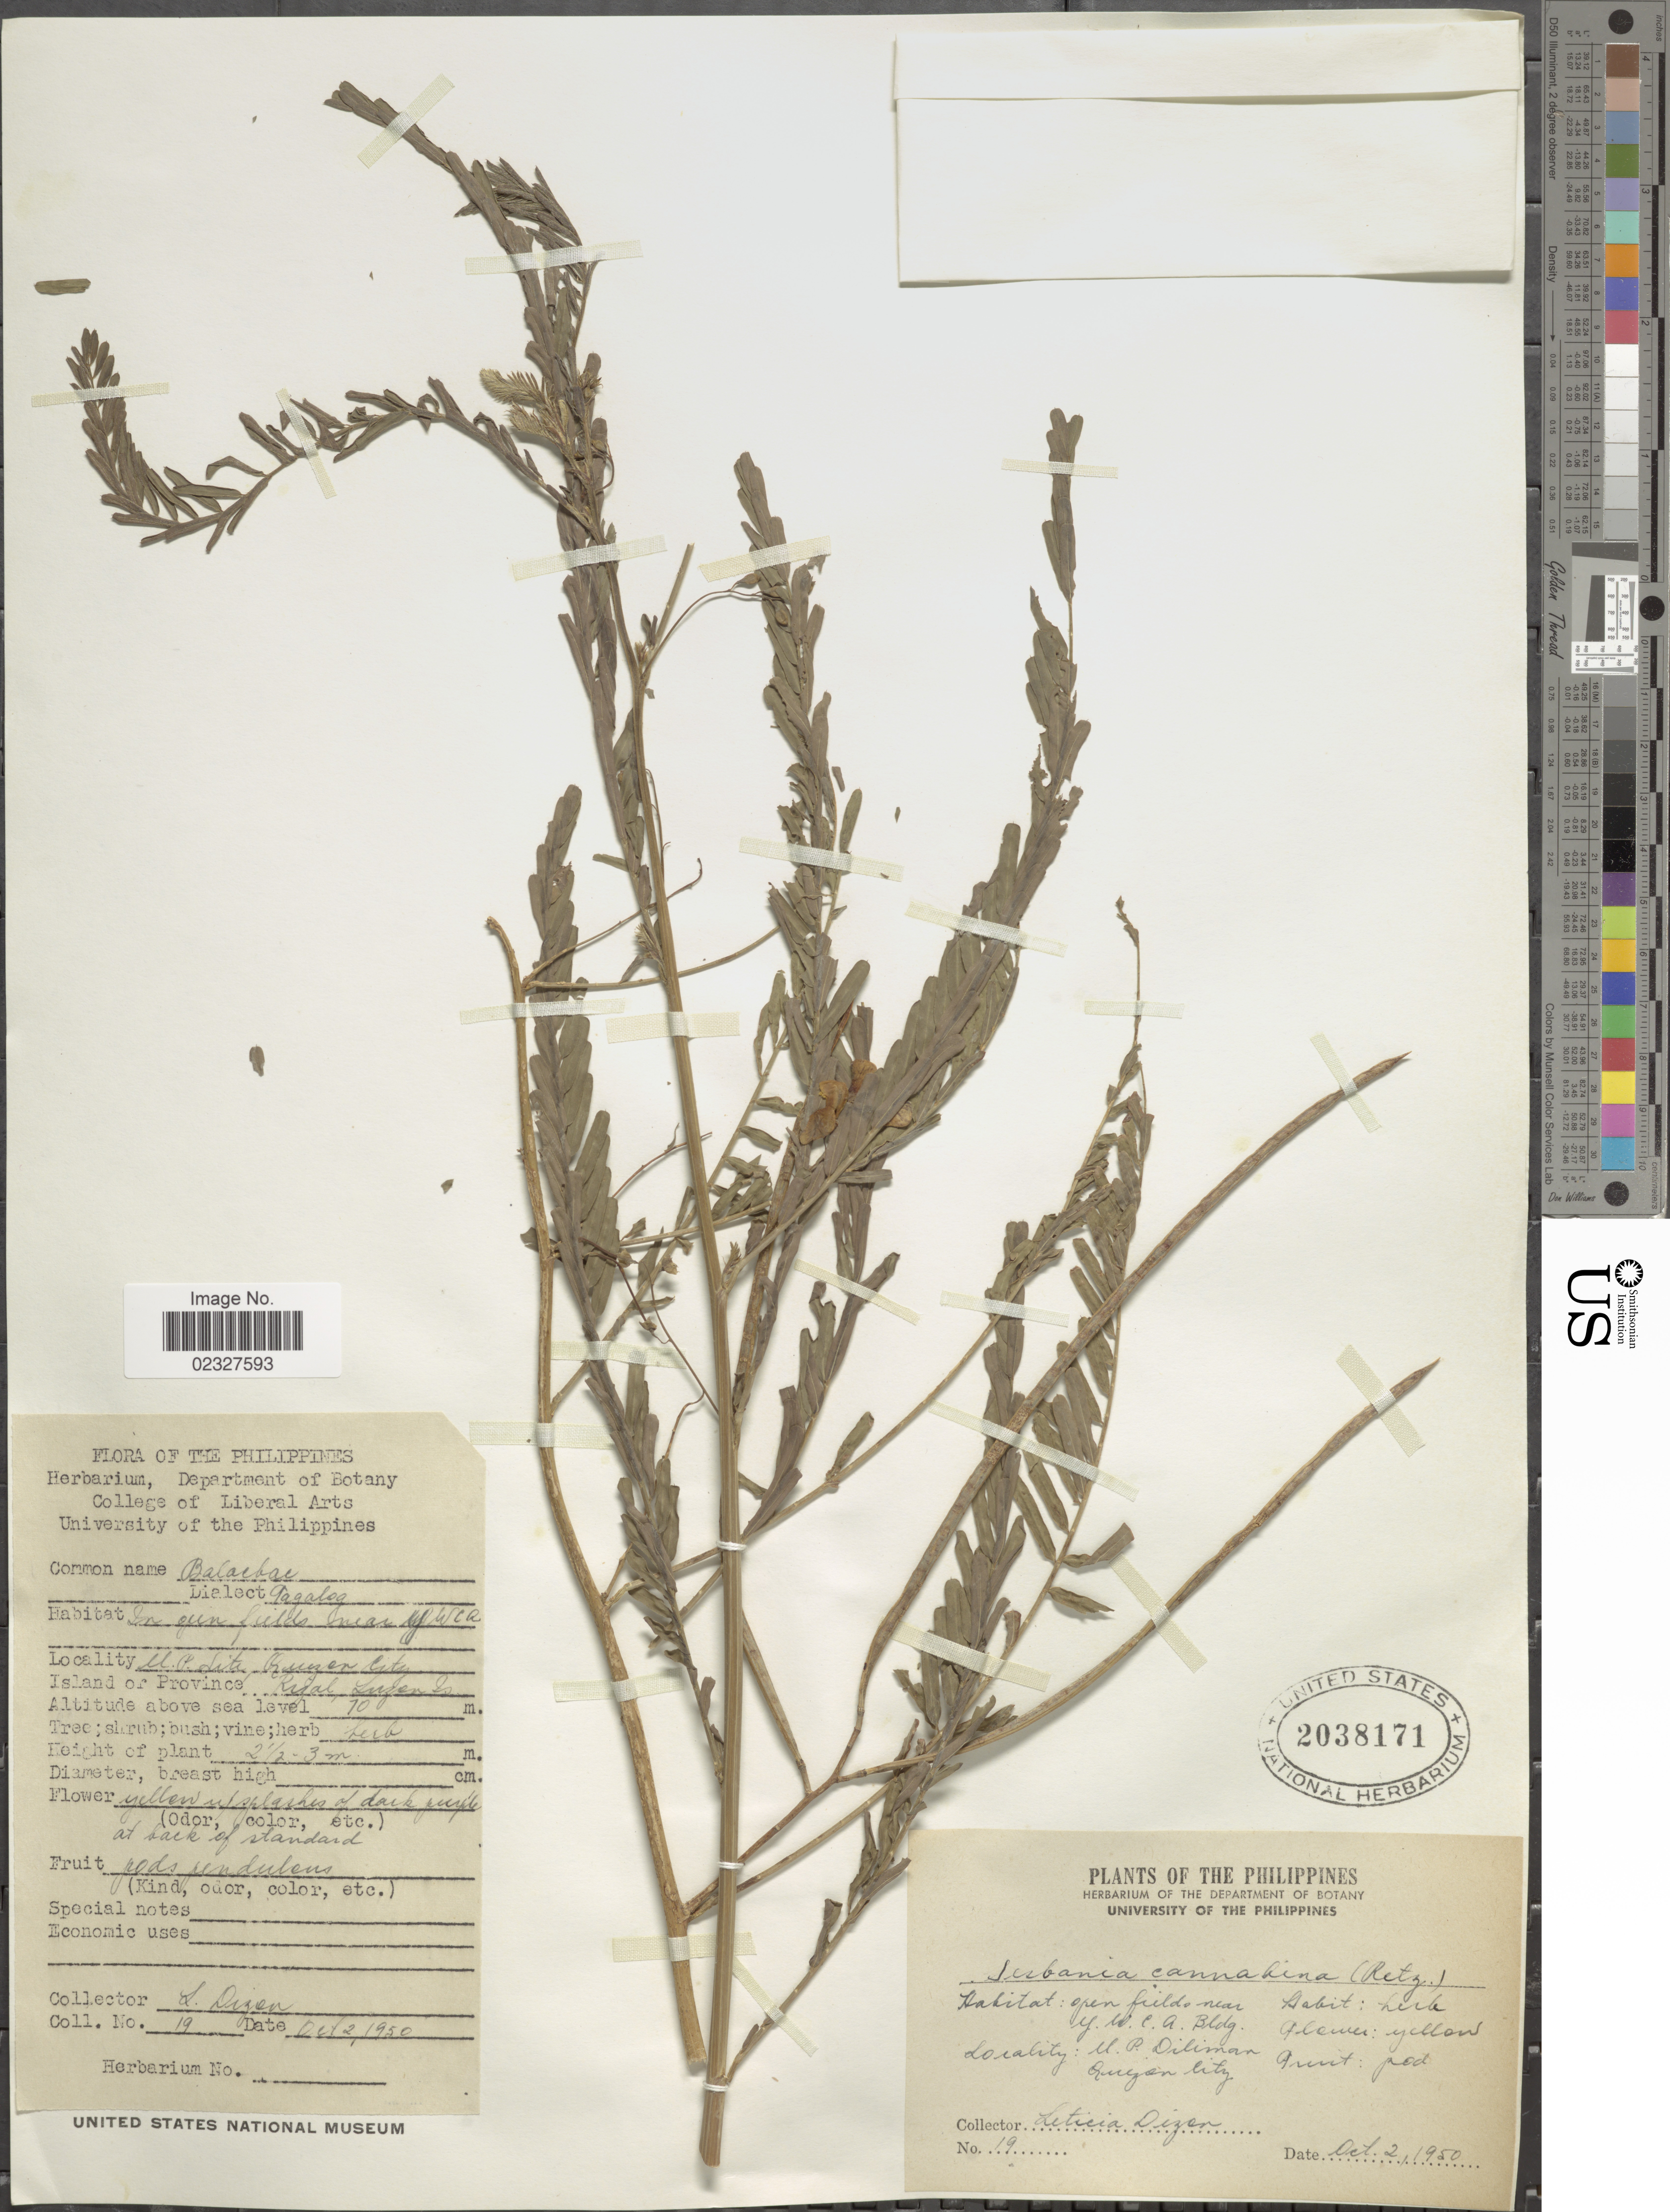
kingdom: Plantae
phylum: Tracheophyta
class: Magnoliopsida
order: Fabales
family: Fabaceae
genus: Sesbania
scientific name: Sesbania cannabina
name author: (Retz.) Poir.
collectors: L. Dizen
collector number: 19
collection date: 1950-10-02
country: Philippines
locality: Green fields near Y.W.C.A. Bldg, U.P. Diliman, Quezon City, Island or Province Rijal Luzon Is.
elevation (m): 70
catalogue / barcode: US 2038171